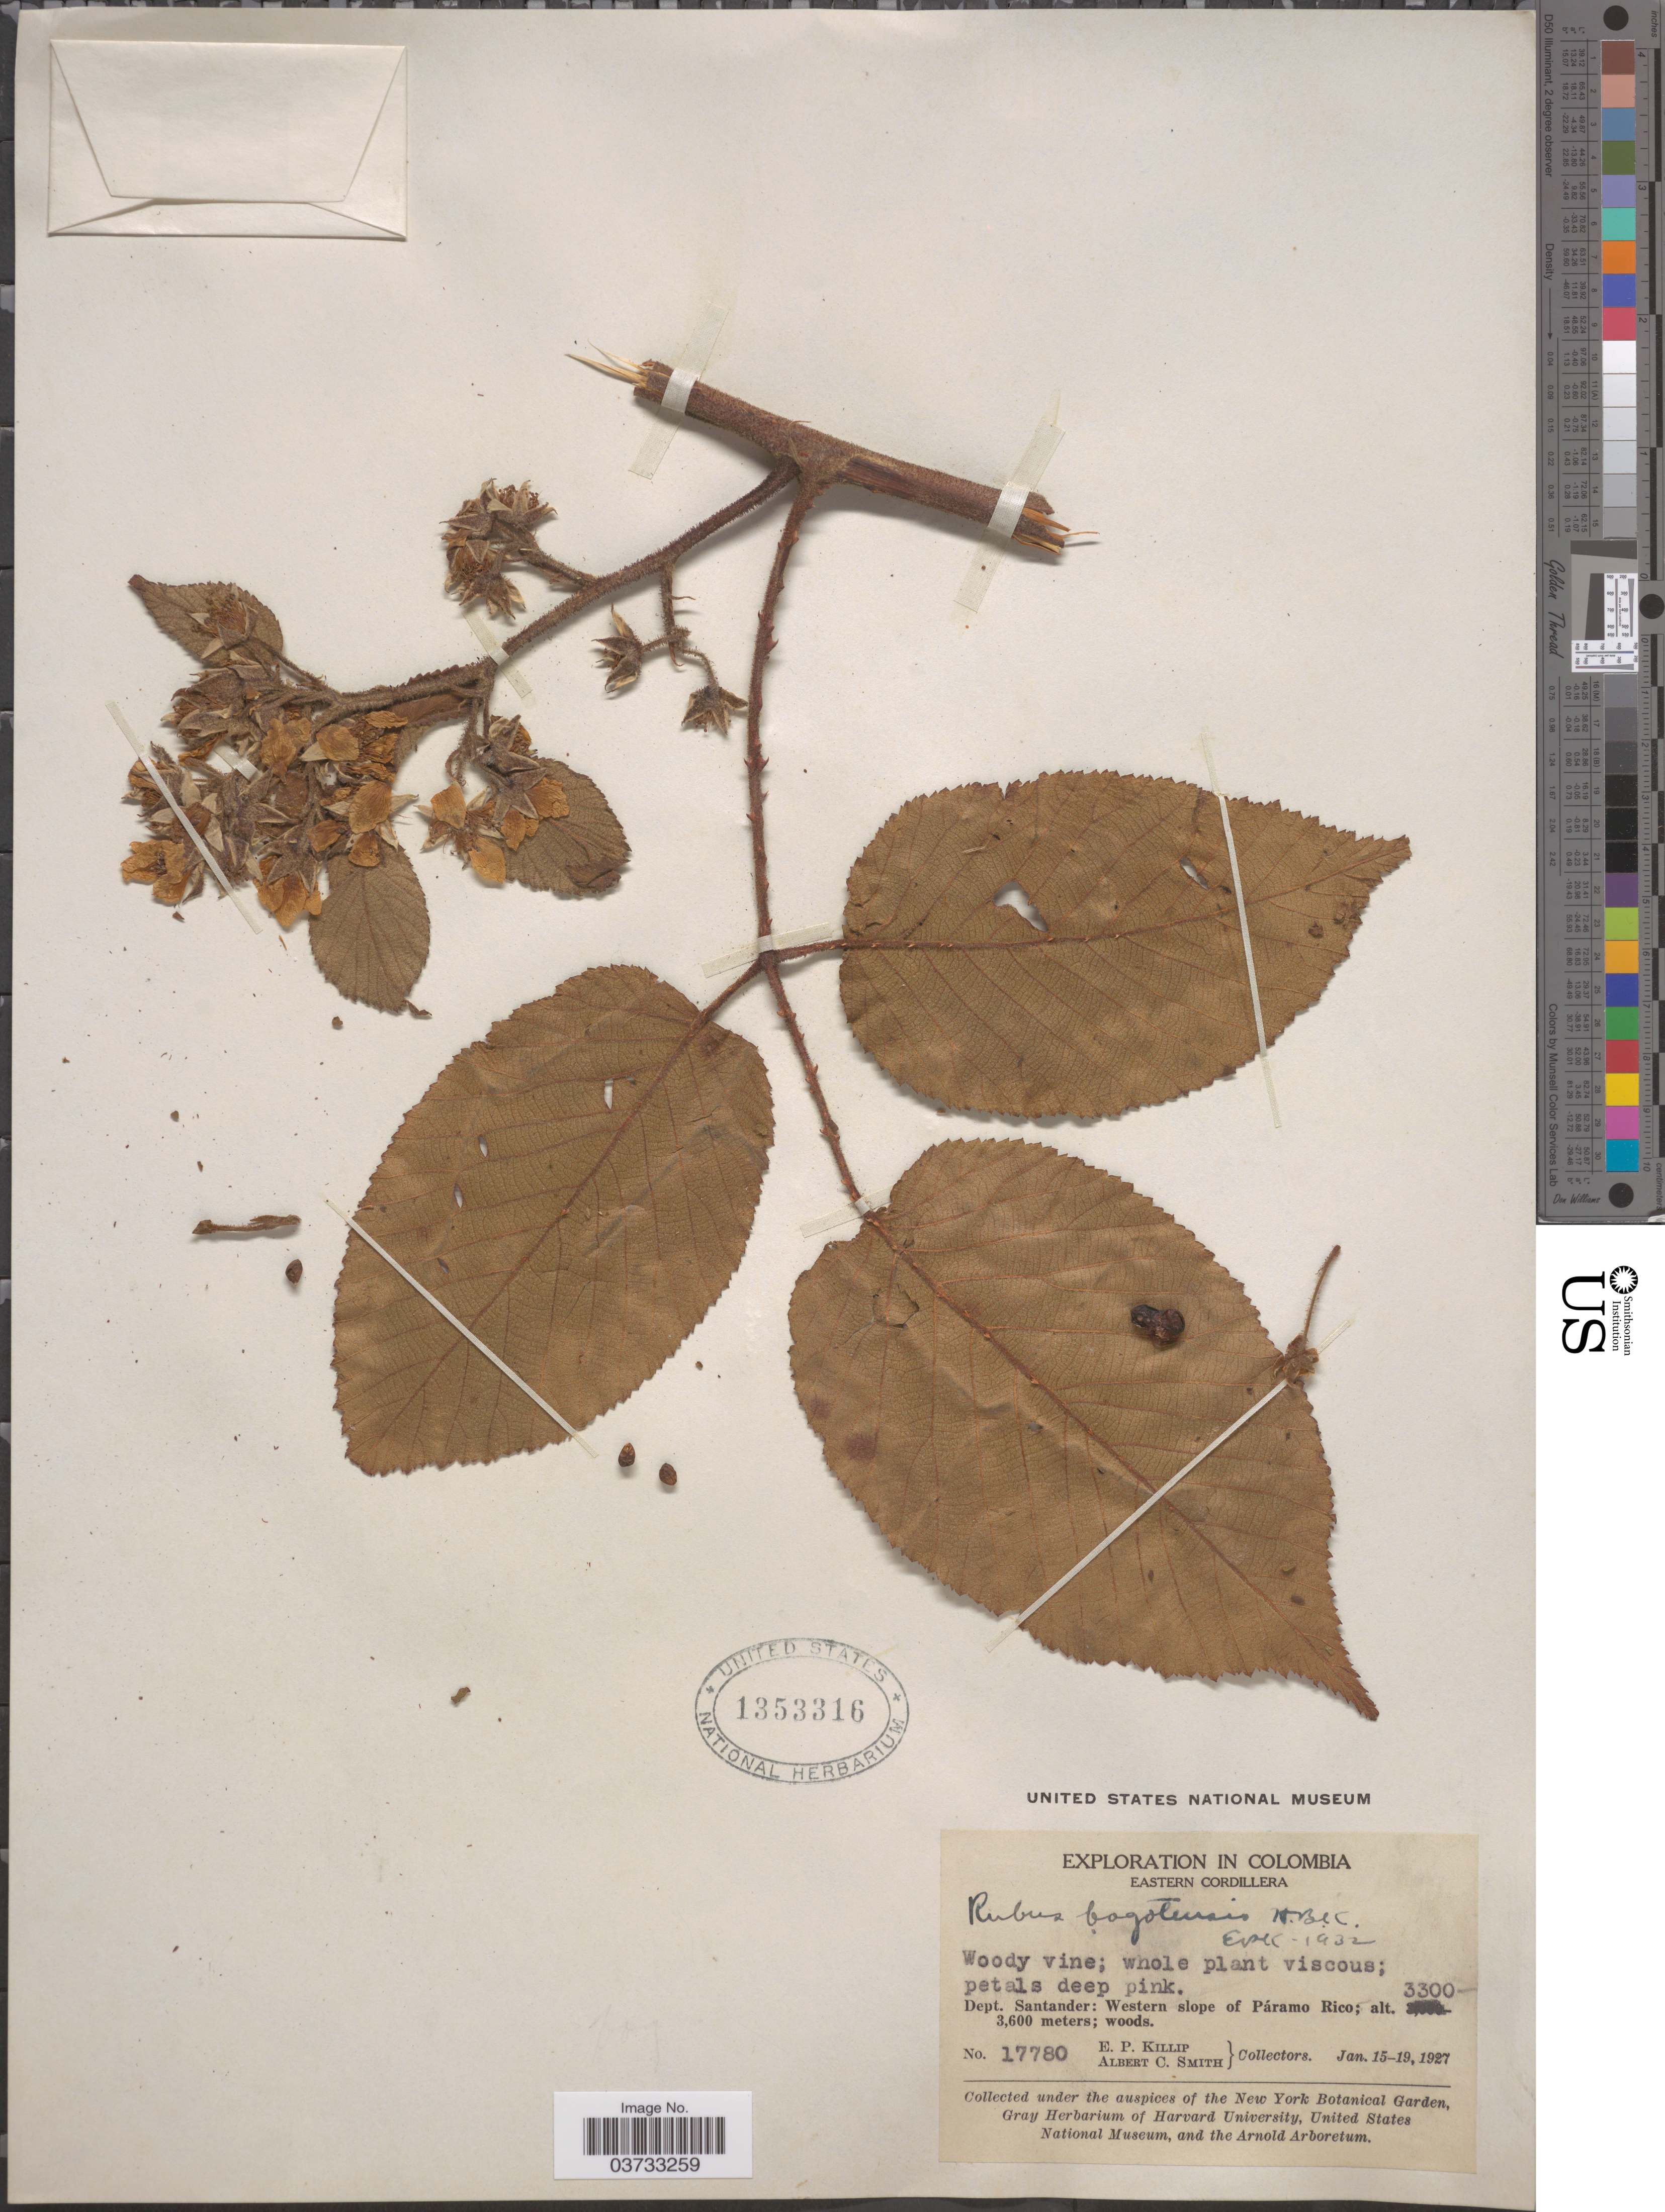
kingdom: Plantae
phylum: Tracheophyta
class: Magnoliopsida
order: Rosales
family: Rosaceae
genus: Rubus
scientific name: Rubus bogotensis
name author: Kunth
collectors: E. P. Killip & A. C. Smith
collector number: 17780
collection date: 1927-01-15/1927-01-19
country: Colombia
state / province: Santander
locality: Eastern Cordillera. Dept. Santander: Western slope of Páramo Rico.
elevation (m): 3300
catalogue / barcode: US 1353316